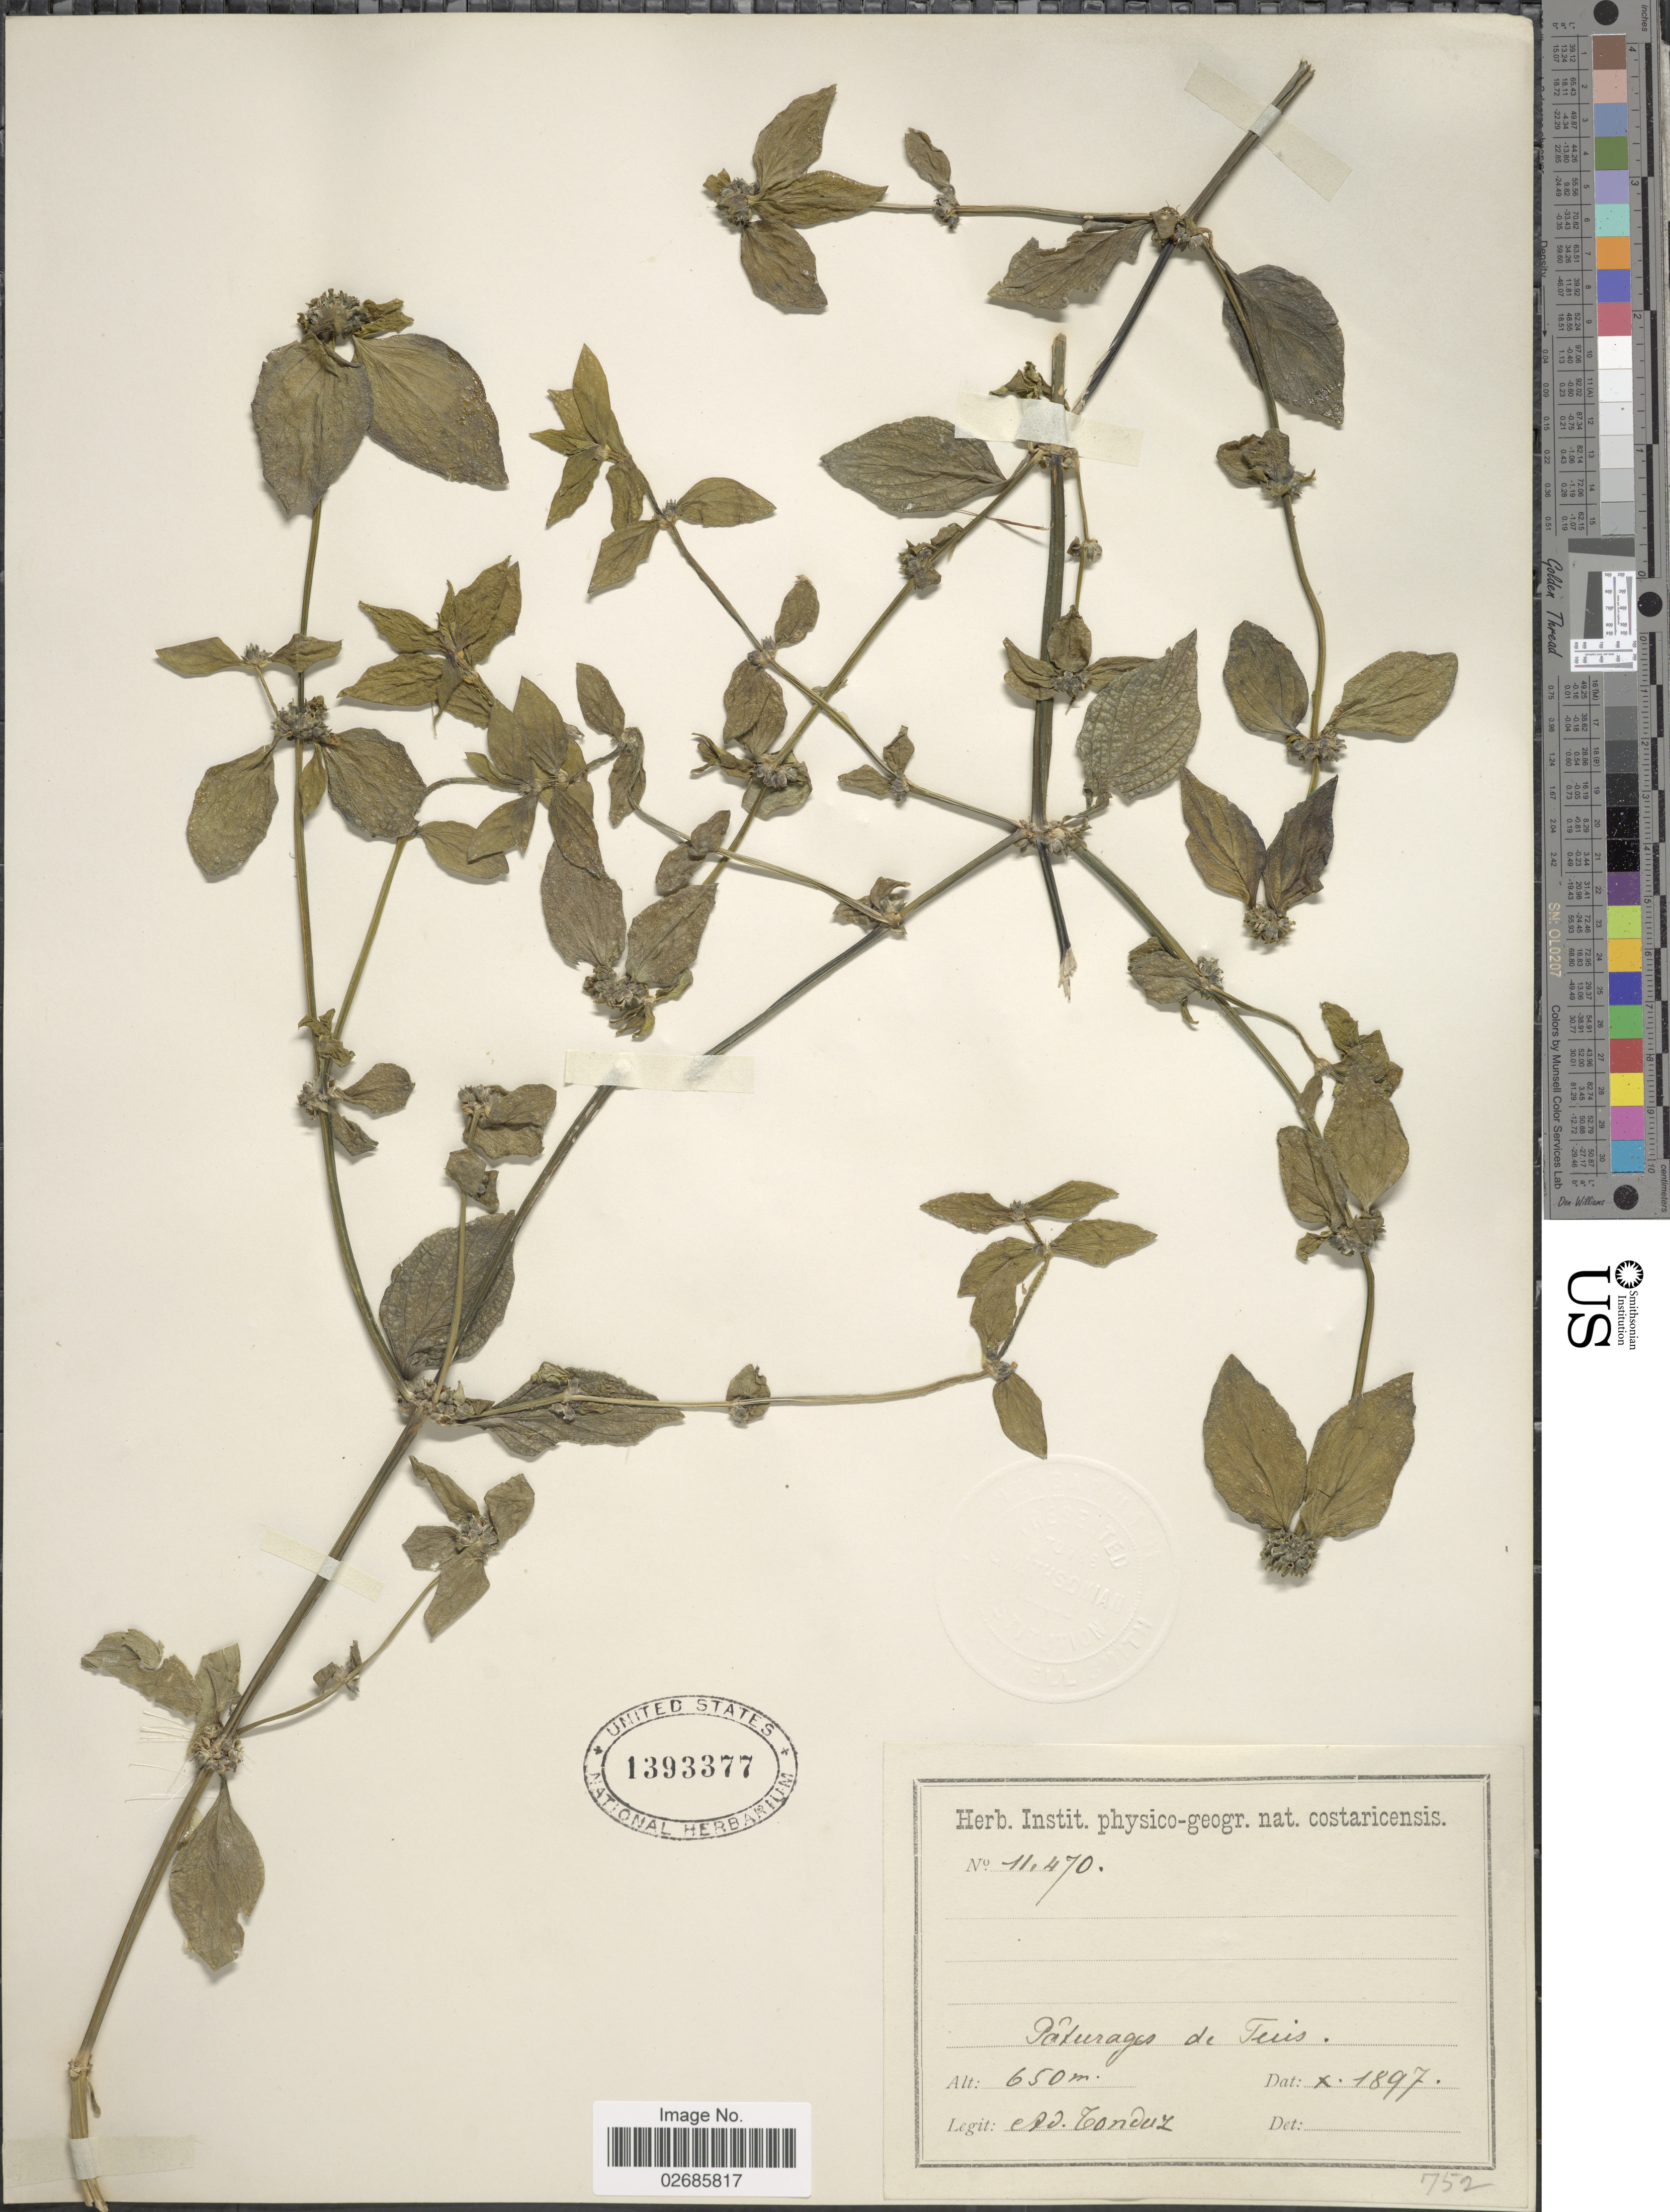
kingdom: Plantae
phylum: Tracheophyta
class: Magnoliopsida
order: Gentianales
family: Rubiaceae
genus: Borreria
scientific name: Borreria sp.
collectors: A. Tonduz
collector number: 11470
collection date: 1897-10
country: Costa Rica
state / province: Cartago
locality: Pâturages de Tuis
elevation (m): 650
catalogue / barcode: US 1393377